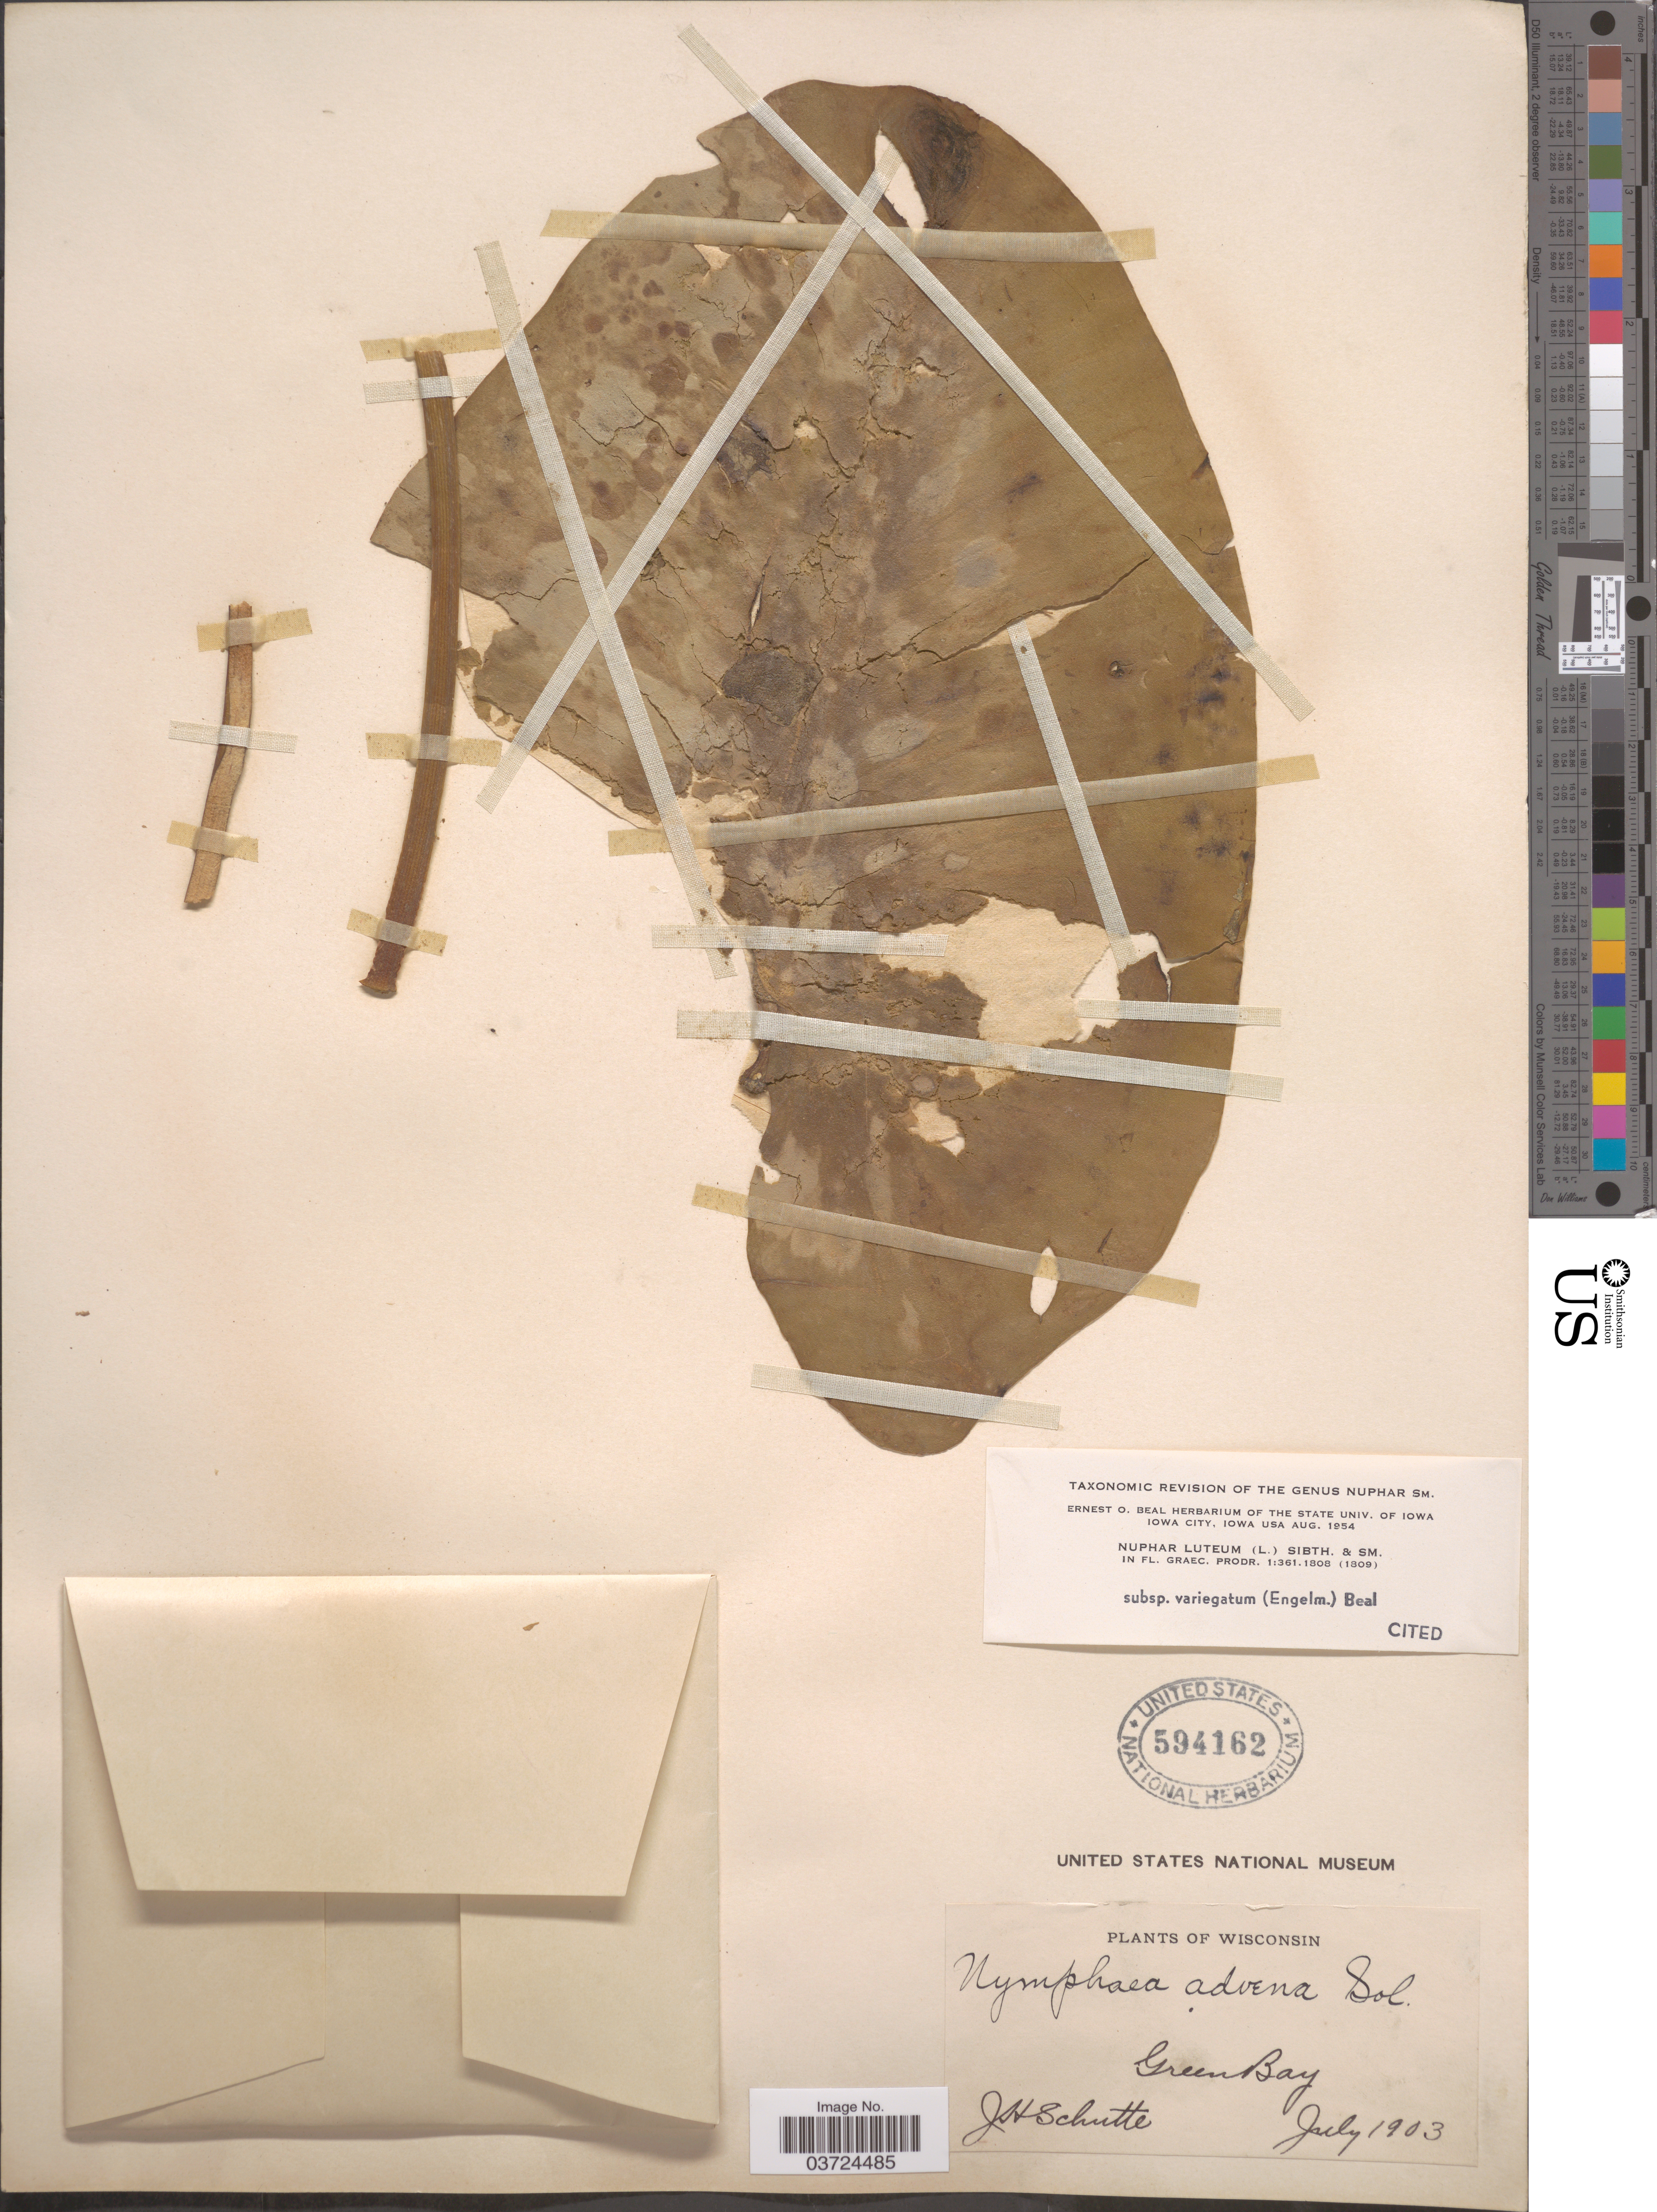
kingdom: Plantae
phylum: Tracheophyta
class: Magnoliopsida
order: Nymphaeales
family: Nymphaeaceae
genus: Nuphar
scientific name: Nuphar lutea subsp. variegata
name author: (Engelm. ex Durand) E.O. Beal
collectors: J. Schutte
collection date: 1903-07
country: United States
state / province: Wisconsin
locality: Green Bay.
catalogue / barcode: US 594162